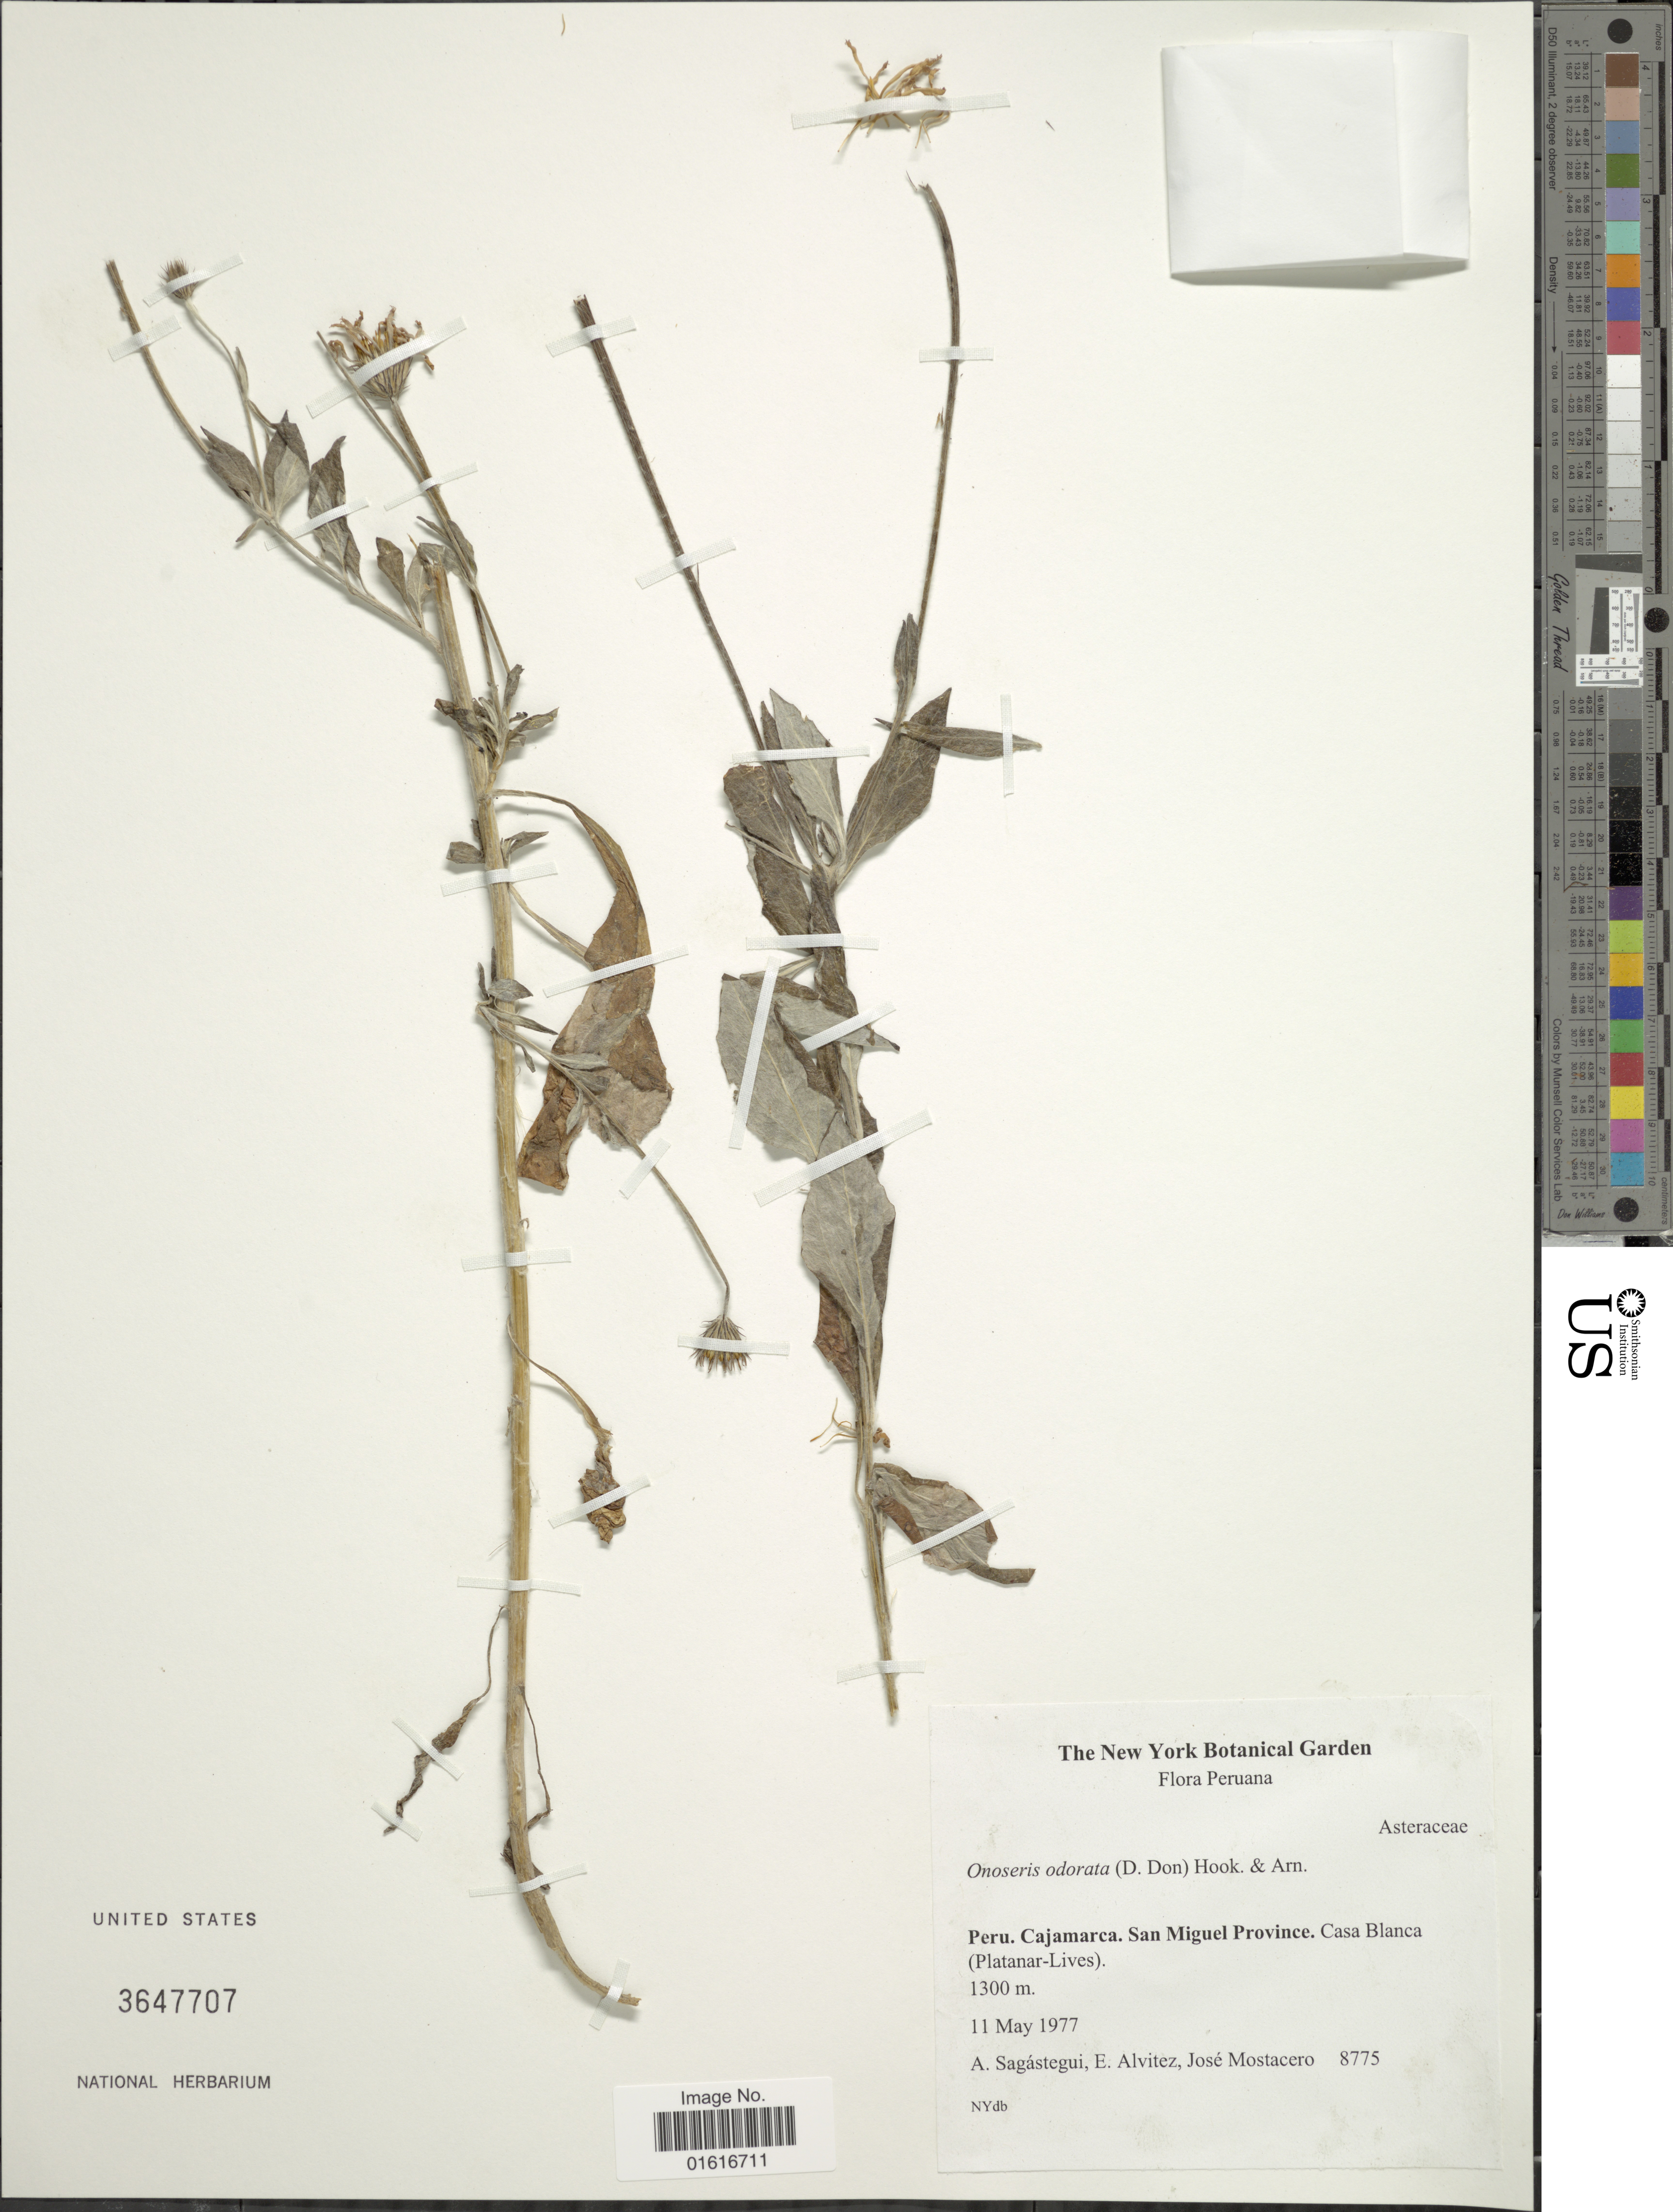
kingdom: Plantae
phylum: Tracheophyta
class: Magnoliopsida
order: Asterales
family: Asteraceae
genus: Onoseris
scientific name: Onoseris odorata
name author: (D. Don) Hook. & Arn.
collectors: A. Sagástegui A., E. Alvitez I. & J. Mostacero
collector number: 8775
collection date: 1977-05-11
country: Peru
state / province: Cajamarca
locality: San Miguel Province. Casa Blanca (Platanar-Lives)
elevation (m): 1300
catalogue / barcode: US 3647707